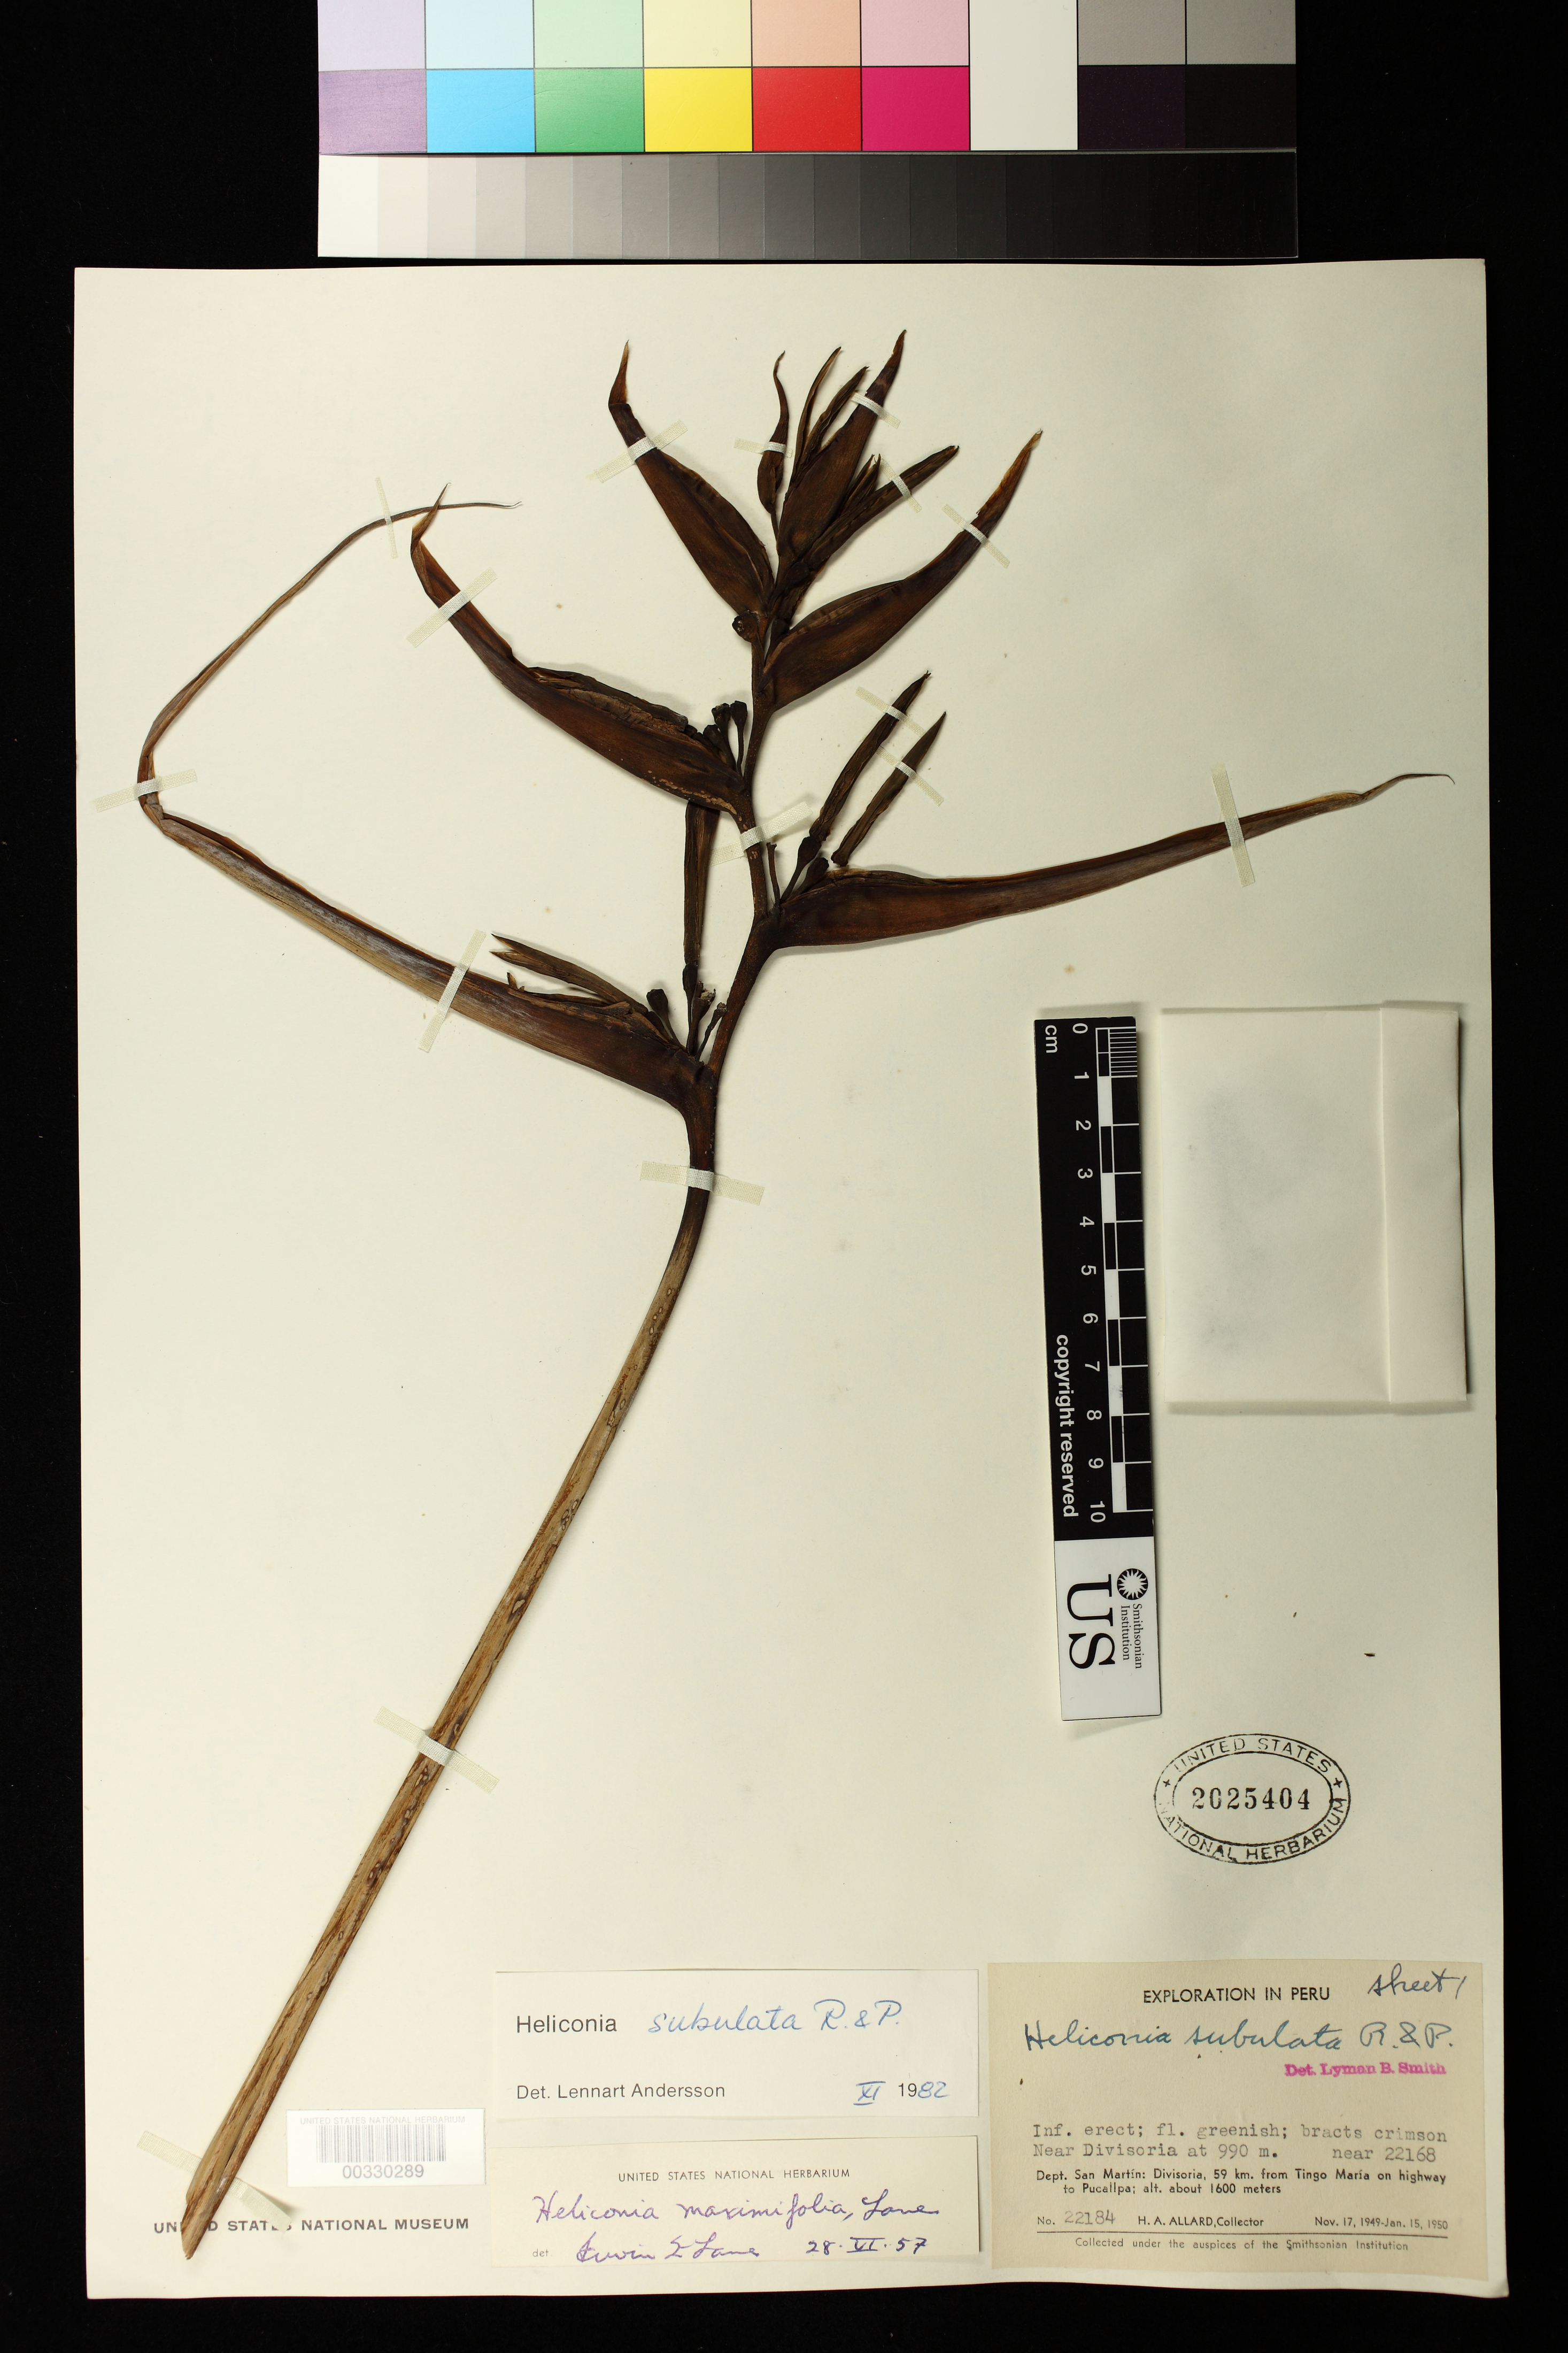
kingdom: Plantae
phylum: Tracheophyta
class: Liliopsida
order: Zingiberales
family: Heliconiaceae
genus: Heliconia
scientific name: Heliconia subulata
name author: Ruiz & Pav.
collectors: H. A. Allard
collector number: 22184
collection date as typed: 17 Nov 1949 to 15 Jan 1950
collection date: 1949-11-17/1950-01-15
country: Peru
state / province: San Martín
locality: near Divisoria, near HAA # 22168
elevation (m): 990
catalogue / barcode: US 2025404